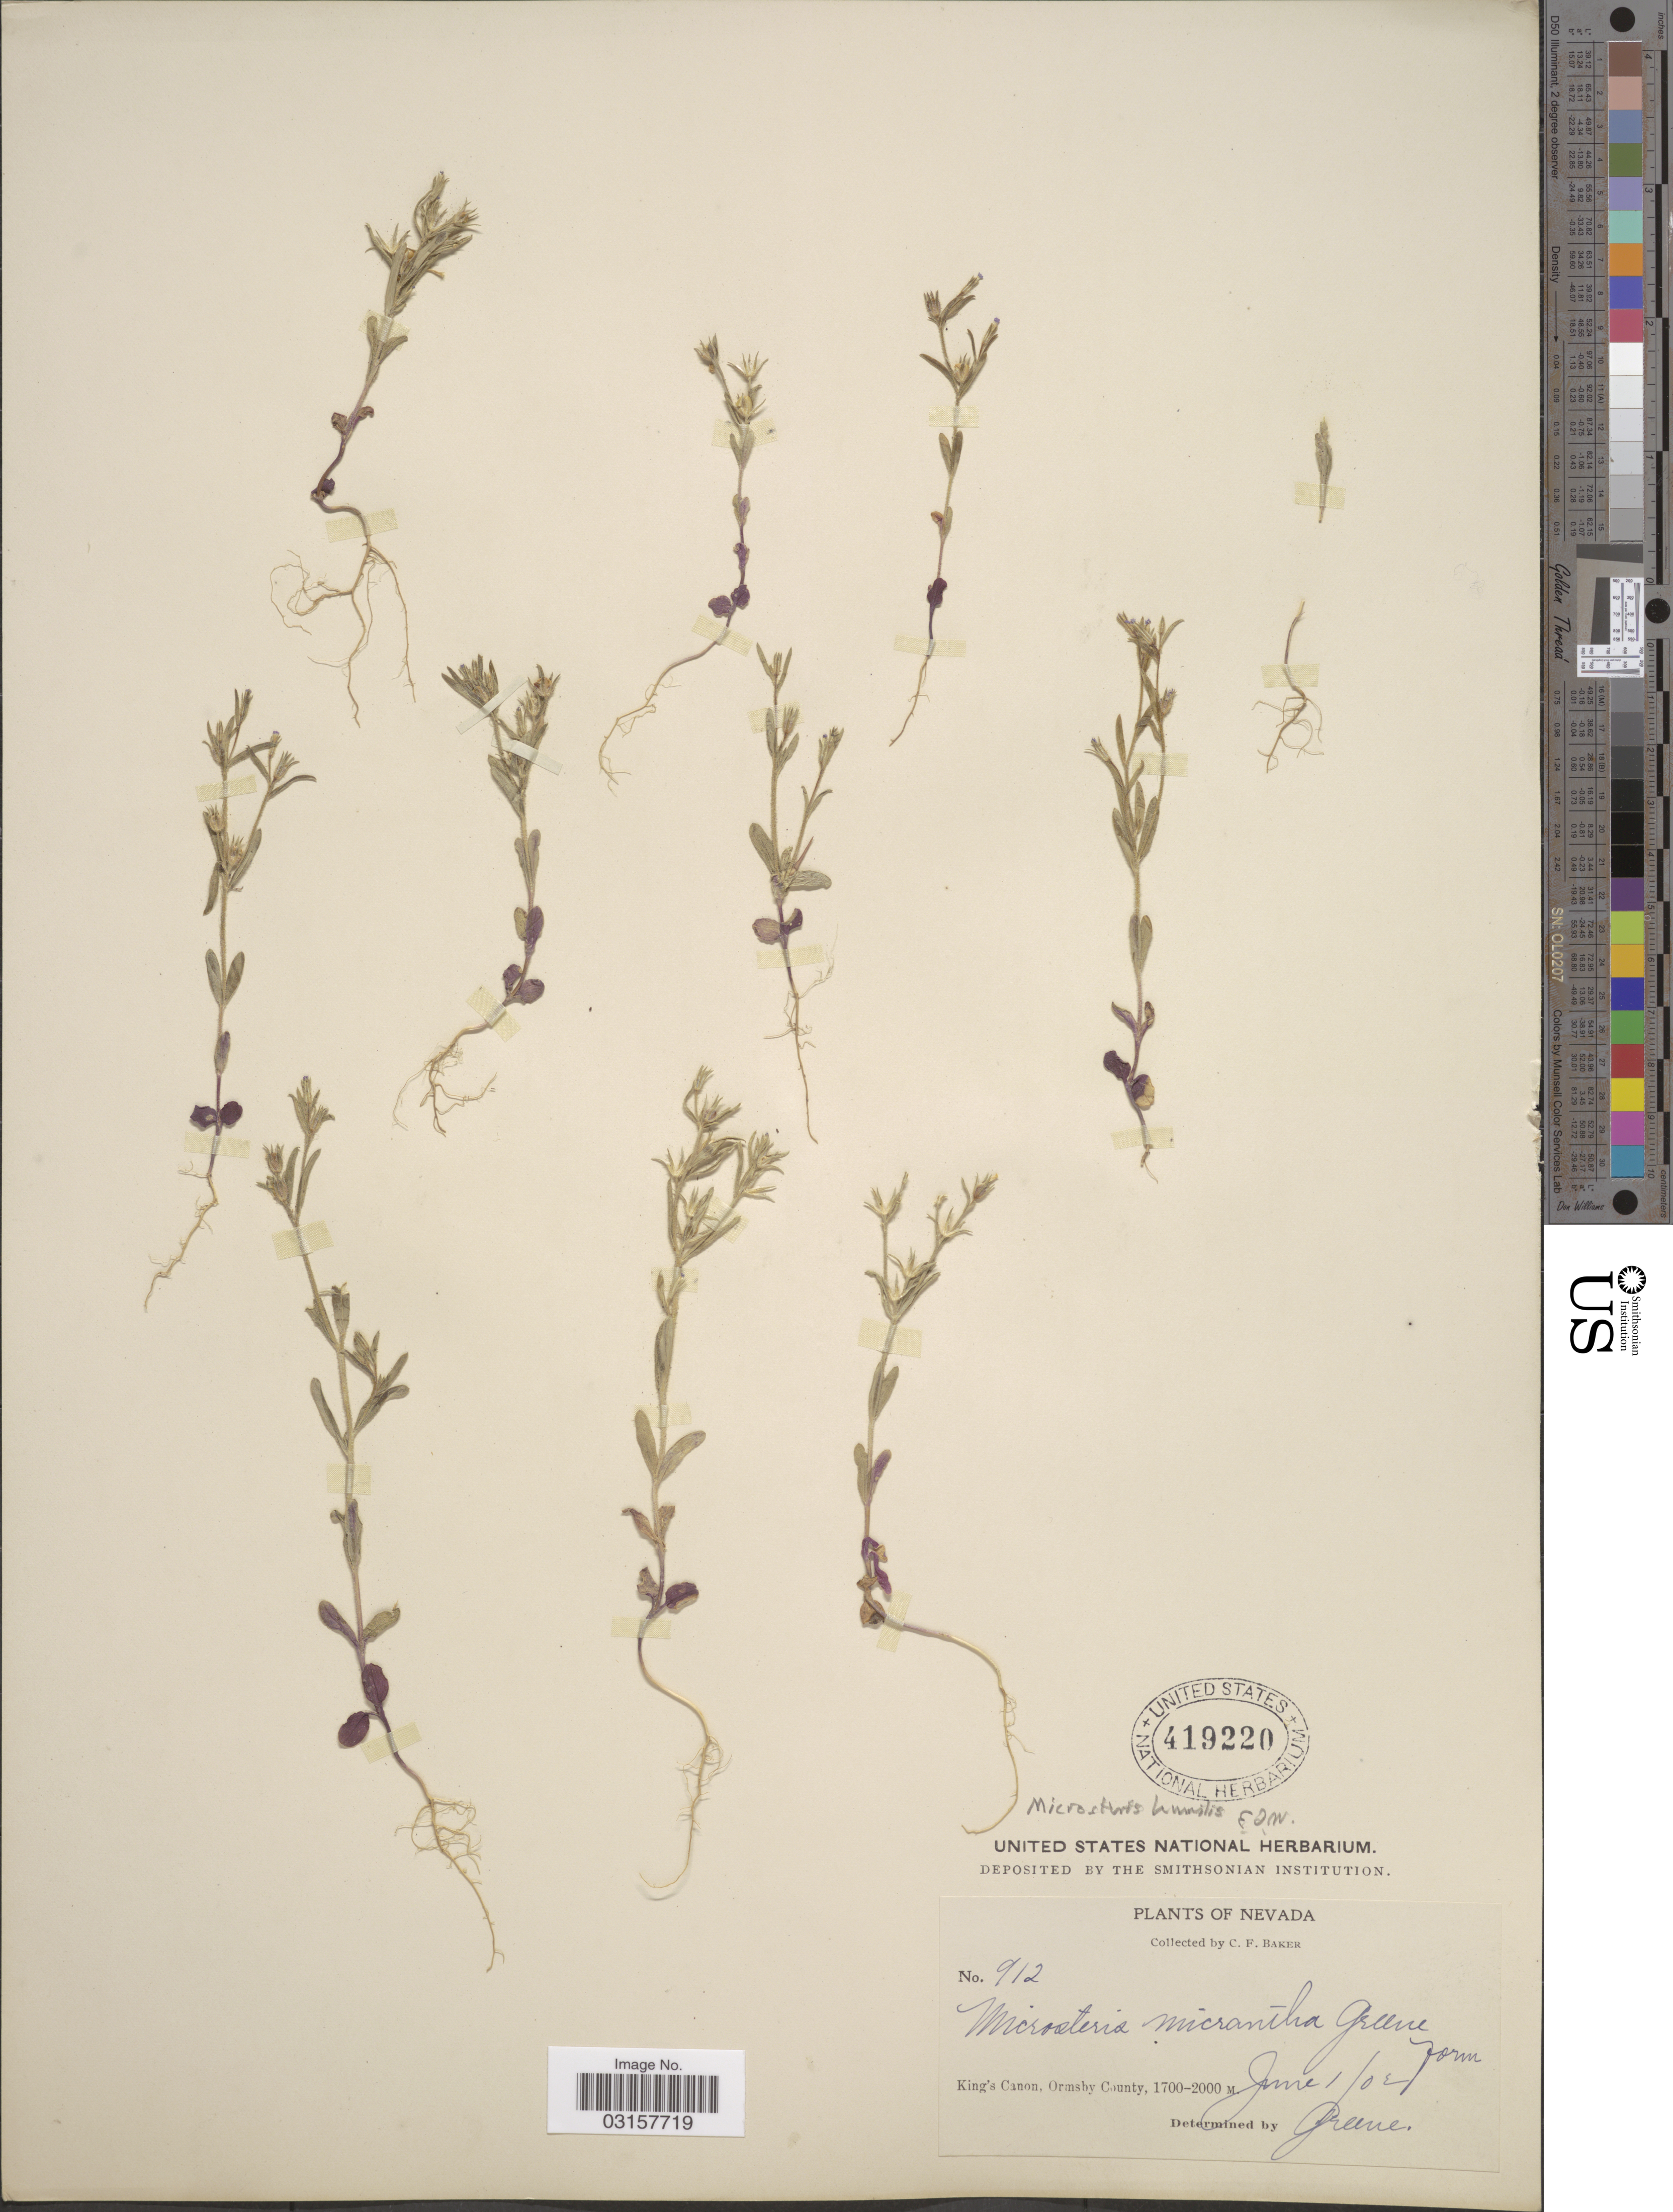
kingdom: Plantae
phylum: Tracheophyta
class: Magnoliopsida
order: Ericales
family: Polemoniaceae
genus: Microsteris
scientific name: Microsteris gracilis var. humilior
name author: (Hook.) Cronquist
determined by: (US) Smithsonian Institution - National Museum of Natural History - Department of Botany (UNITED STATES)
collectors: C. F. Baker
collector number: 912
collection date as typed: Transcribed d/m/y: 1/6/2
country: United States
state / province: Nevada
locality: King's Canon, Ormsby County.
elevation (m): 1700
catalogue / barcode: US 419220